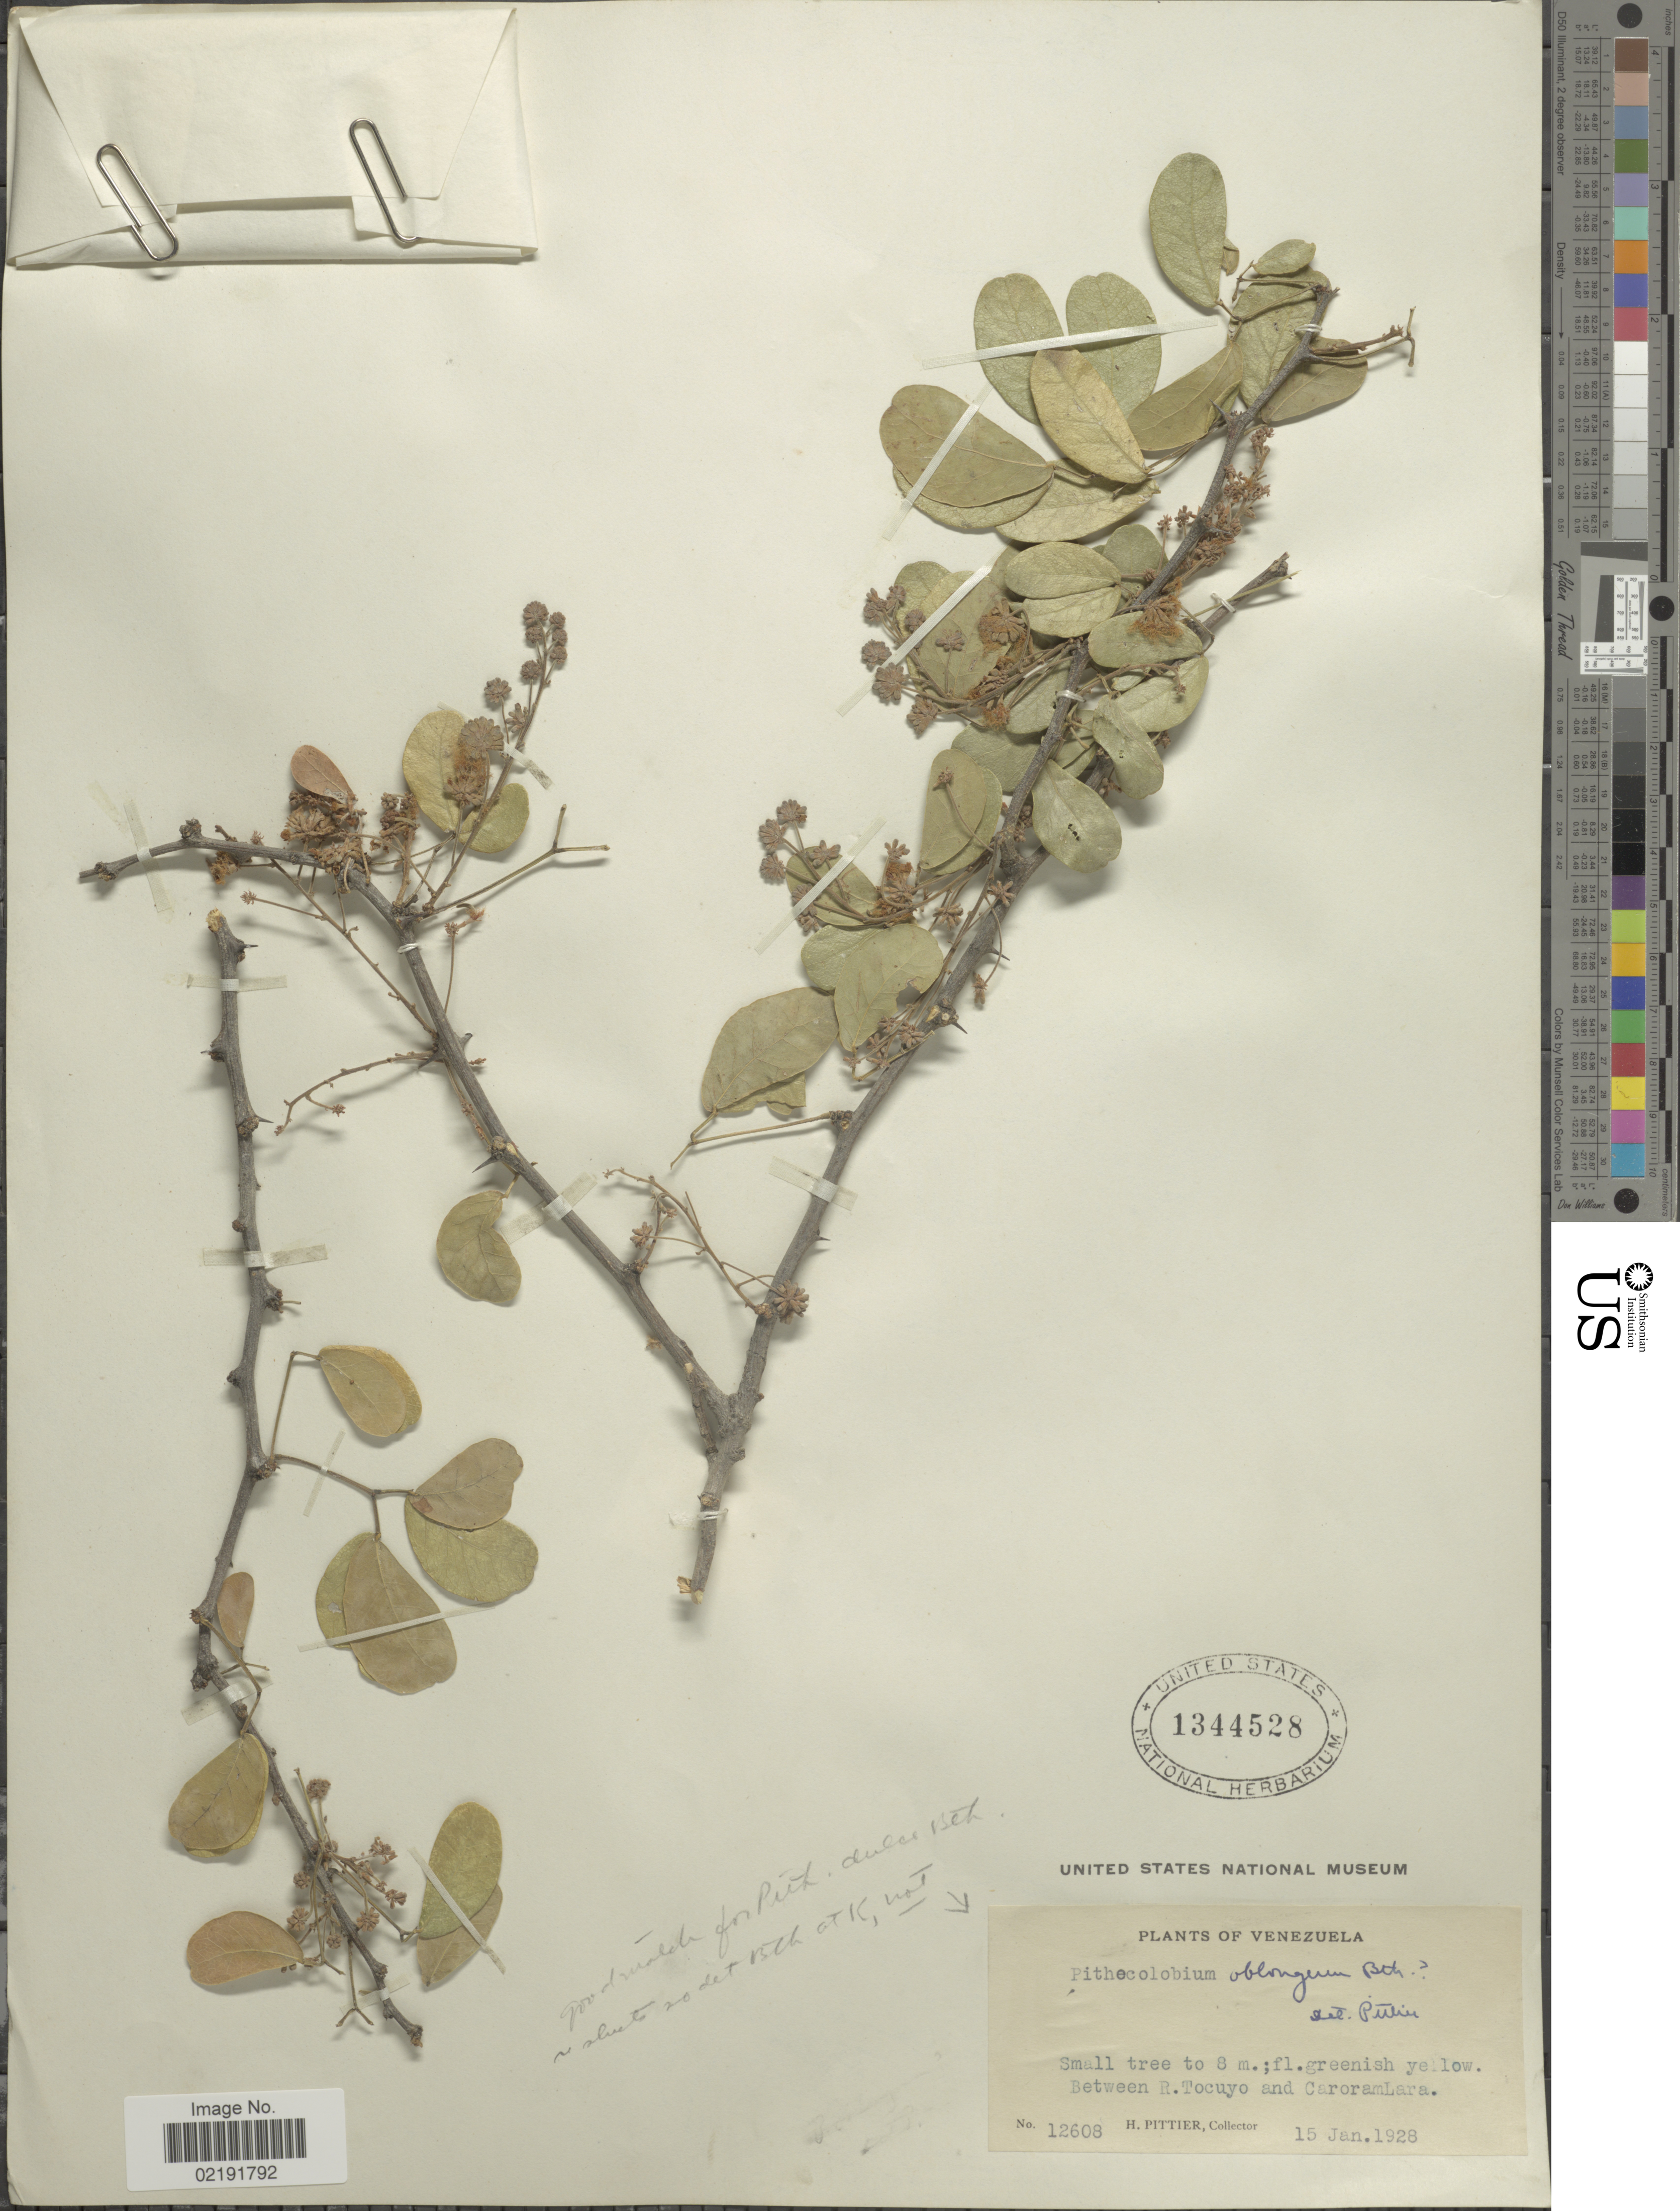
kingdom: Plantae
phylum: Tracheophyta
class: Magnoliopsida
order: Fabales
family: Fabaceae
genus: Pithecellobium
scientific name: Pithecellobium dulce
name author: (Roxb.) Benth.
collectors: H. F. Pittier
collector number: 12608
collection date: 1928-01-15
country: Venezuela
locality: Between R. Tocuyo and Caroram Lara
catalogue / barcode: US 1344528